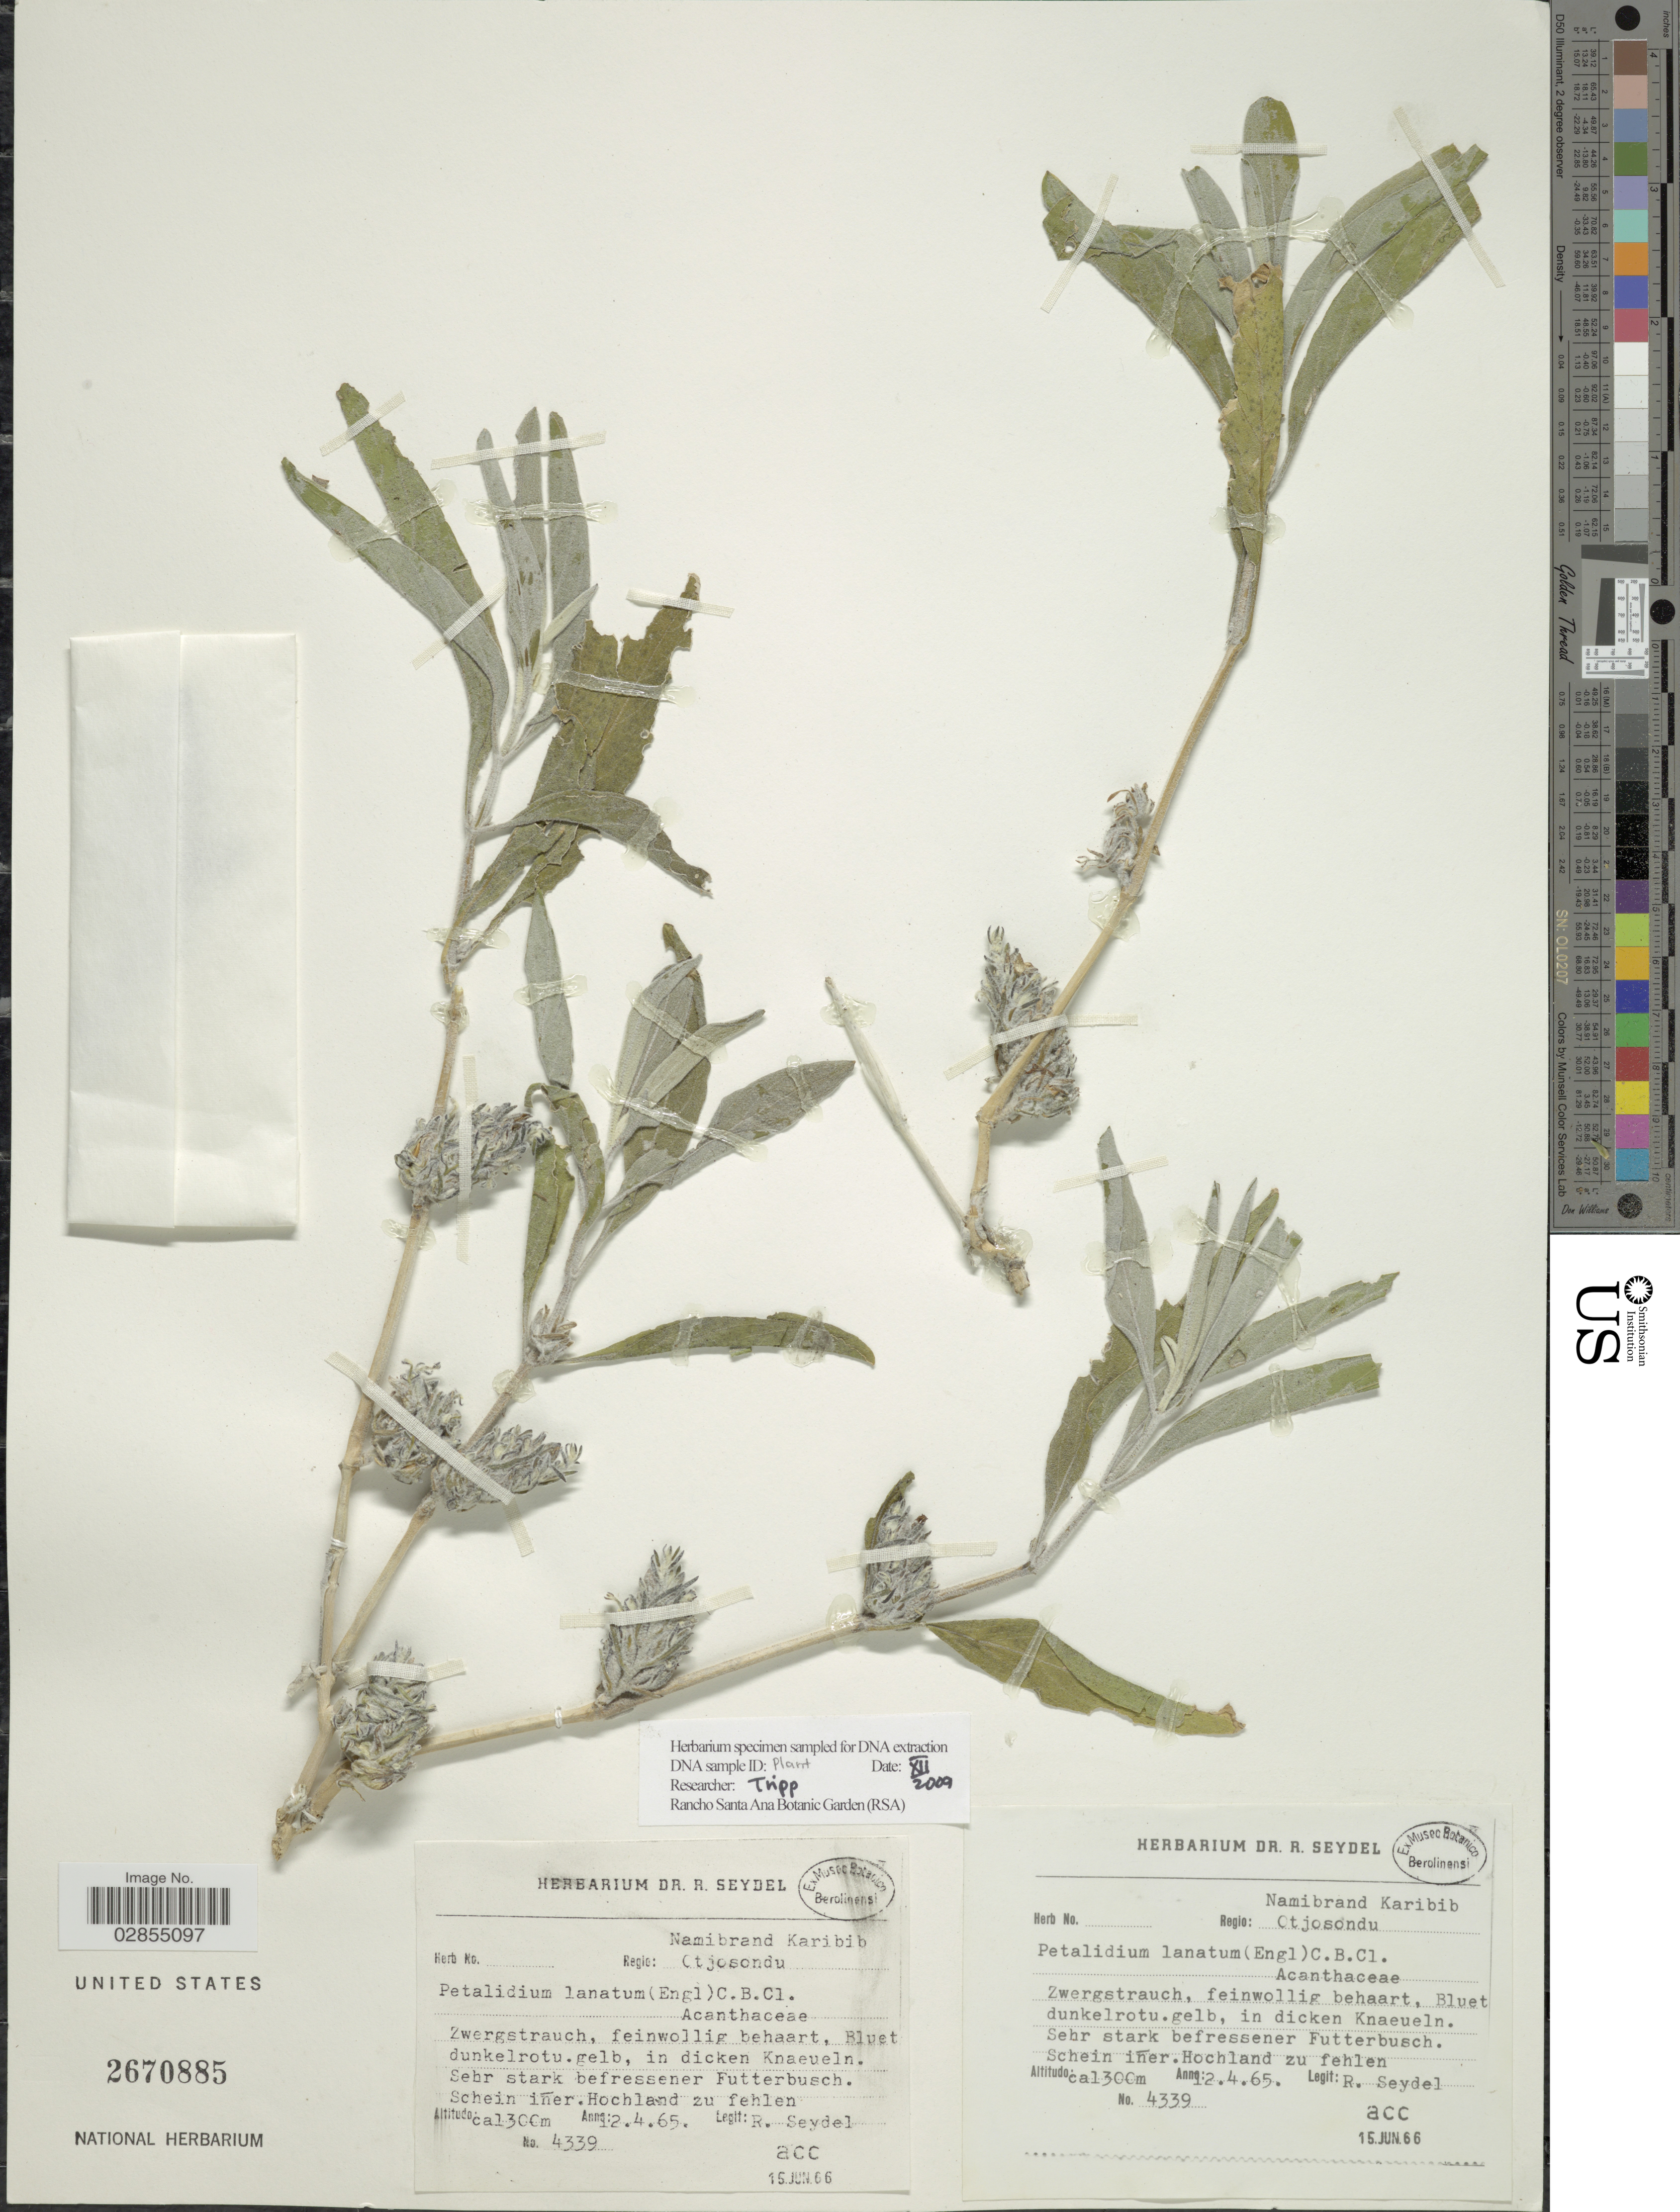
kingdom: Plantae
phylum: Tracheophyta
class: Magnoliopsida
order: Lamiales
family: Acanthaceae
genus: Petalidium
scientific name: Petalidium lanatum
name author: C.B. Clarke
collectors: R. Seydel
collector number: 4339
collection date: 1965-04-12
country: Namibia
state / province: Otjozondjupa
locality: Namibrand Karibib, Regio Otjosondu.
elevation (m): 1300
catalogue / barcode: US 2670885